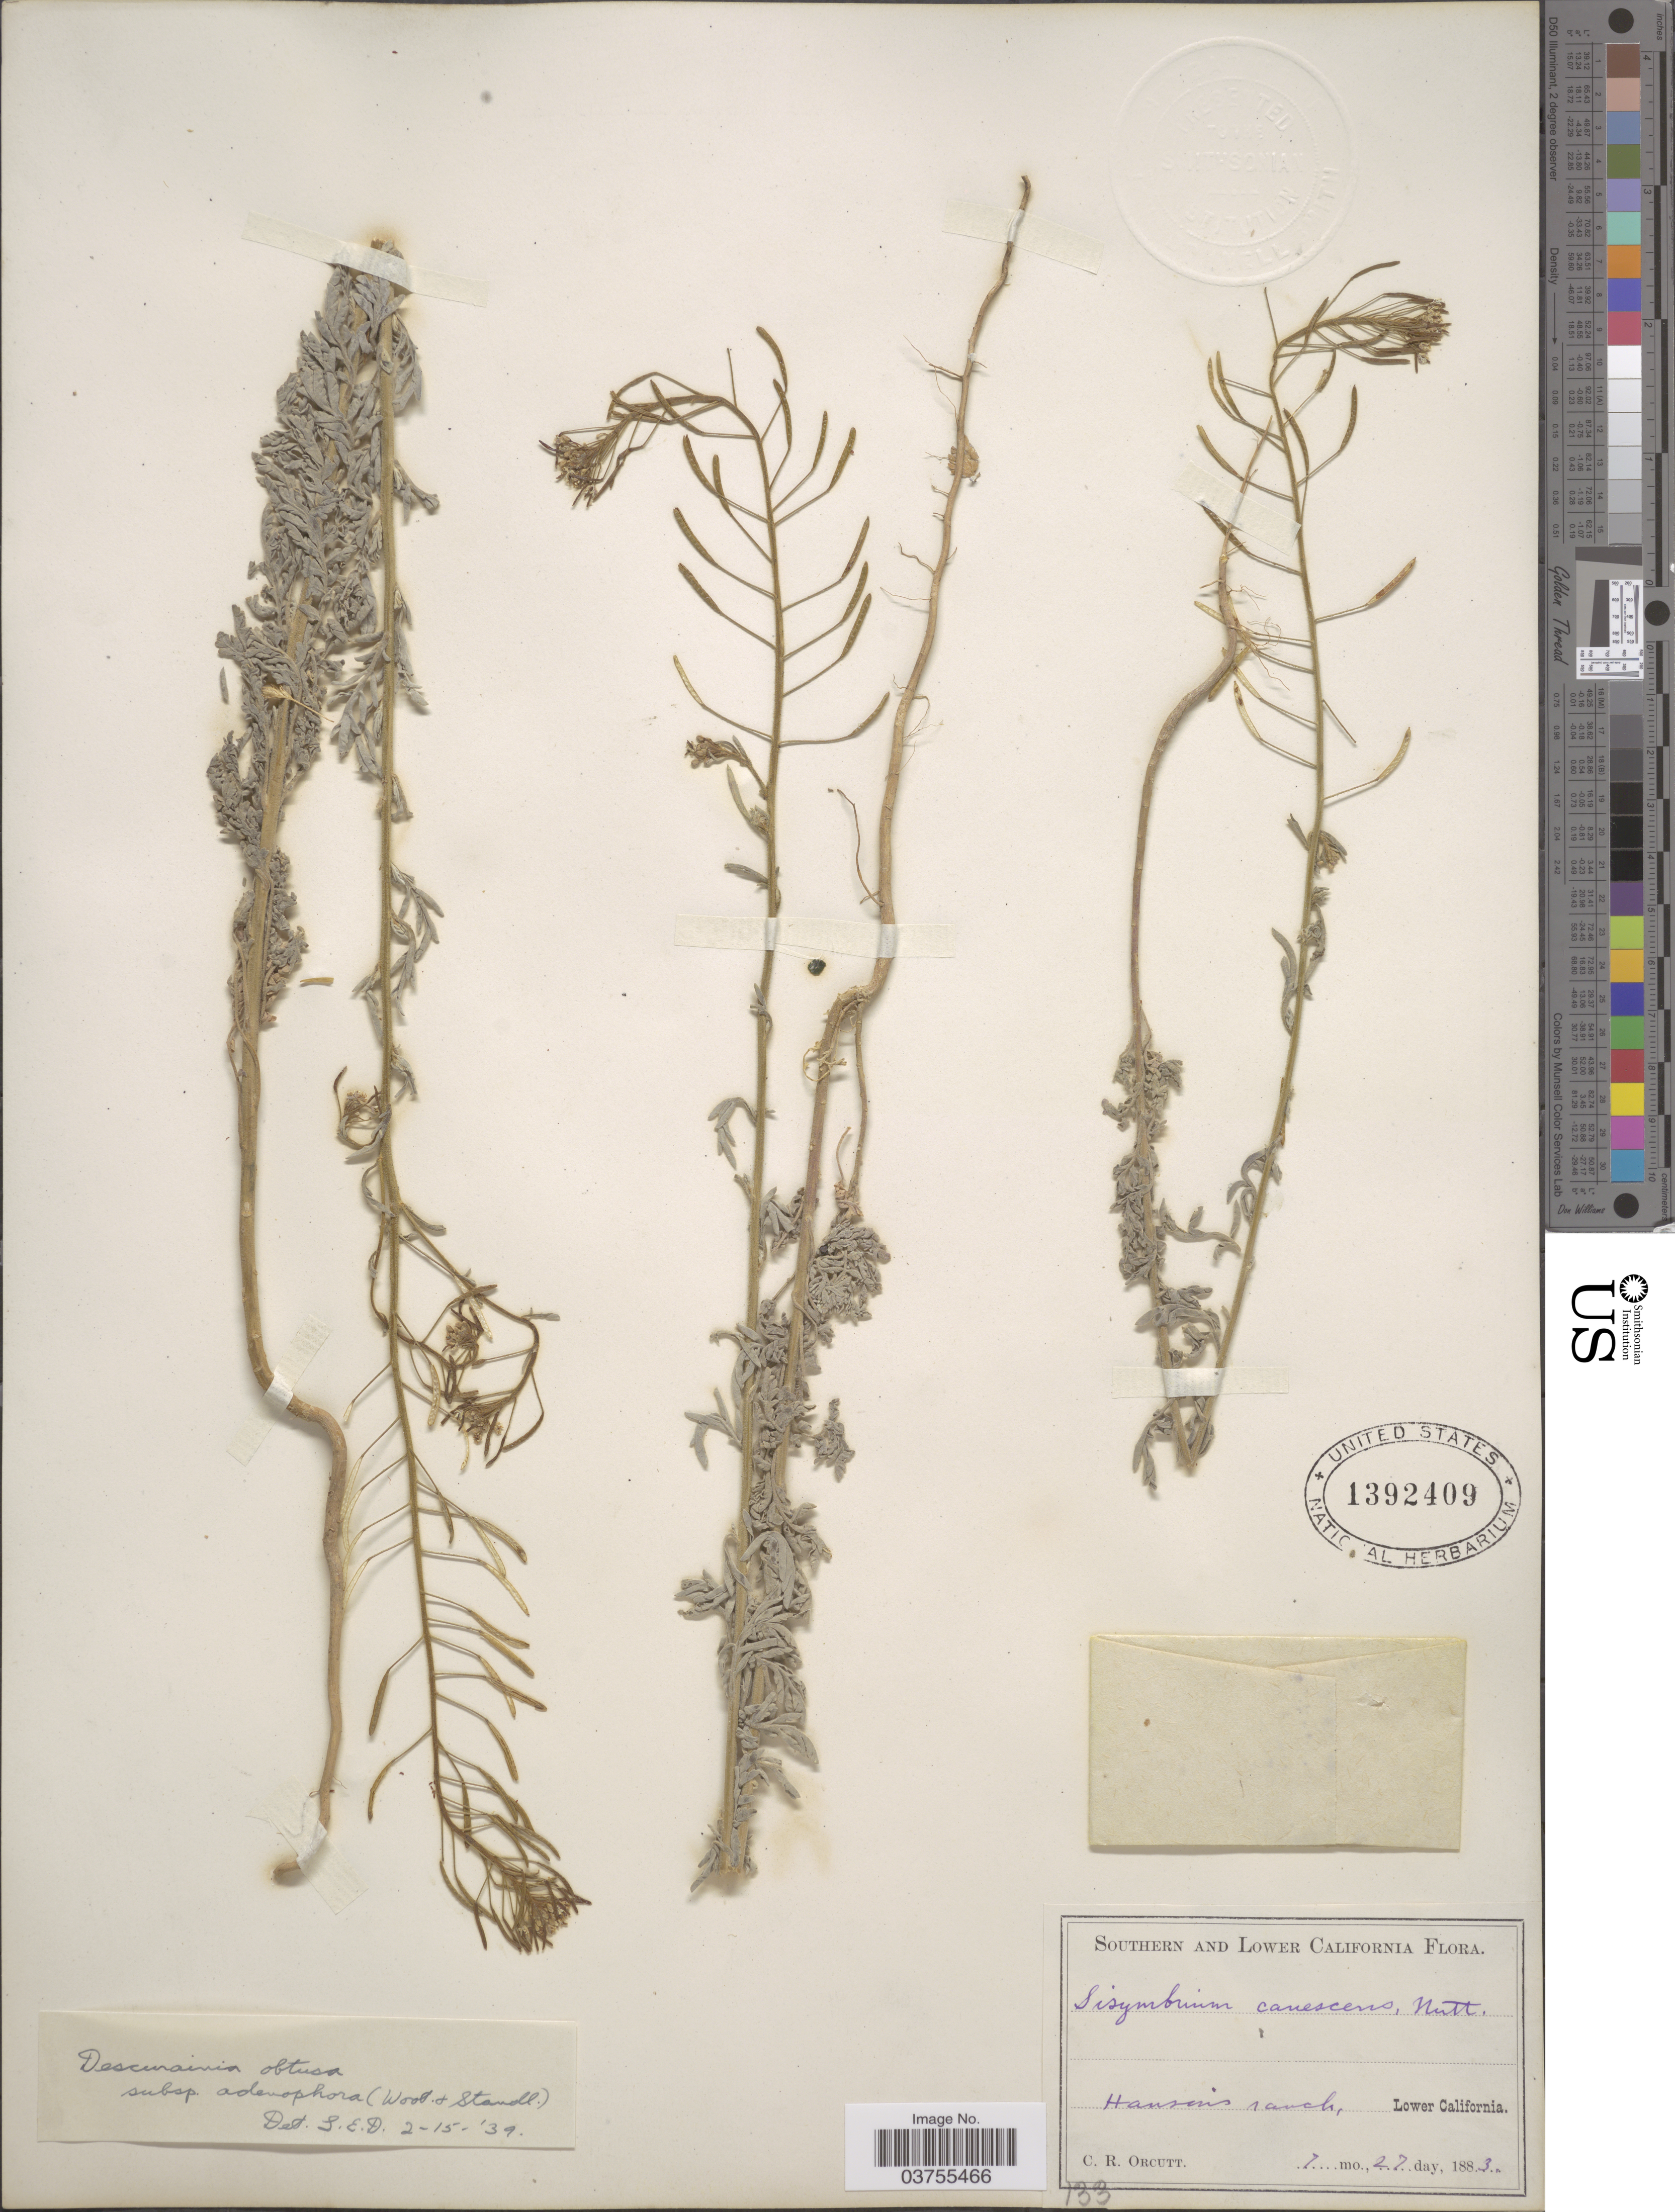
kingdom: Plantae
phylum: Tracheophyta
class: Magnoliopsida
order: Brassicales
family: Brassicaceae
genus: Descurainia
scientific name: Descurainia obtusa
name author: (Greene & C.A. Mey.) O.E. Schulz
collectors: C. R. Orcutt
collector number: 122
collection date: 1883-07-27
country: Mexico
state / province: Baja California Norte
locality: Hanson's Ranch, Lower California.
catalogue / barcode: US 1392409